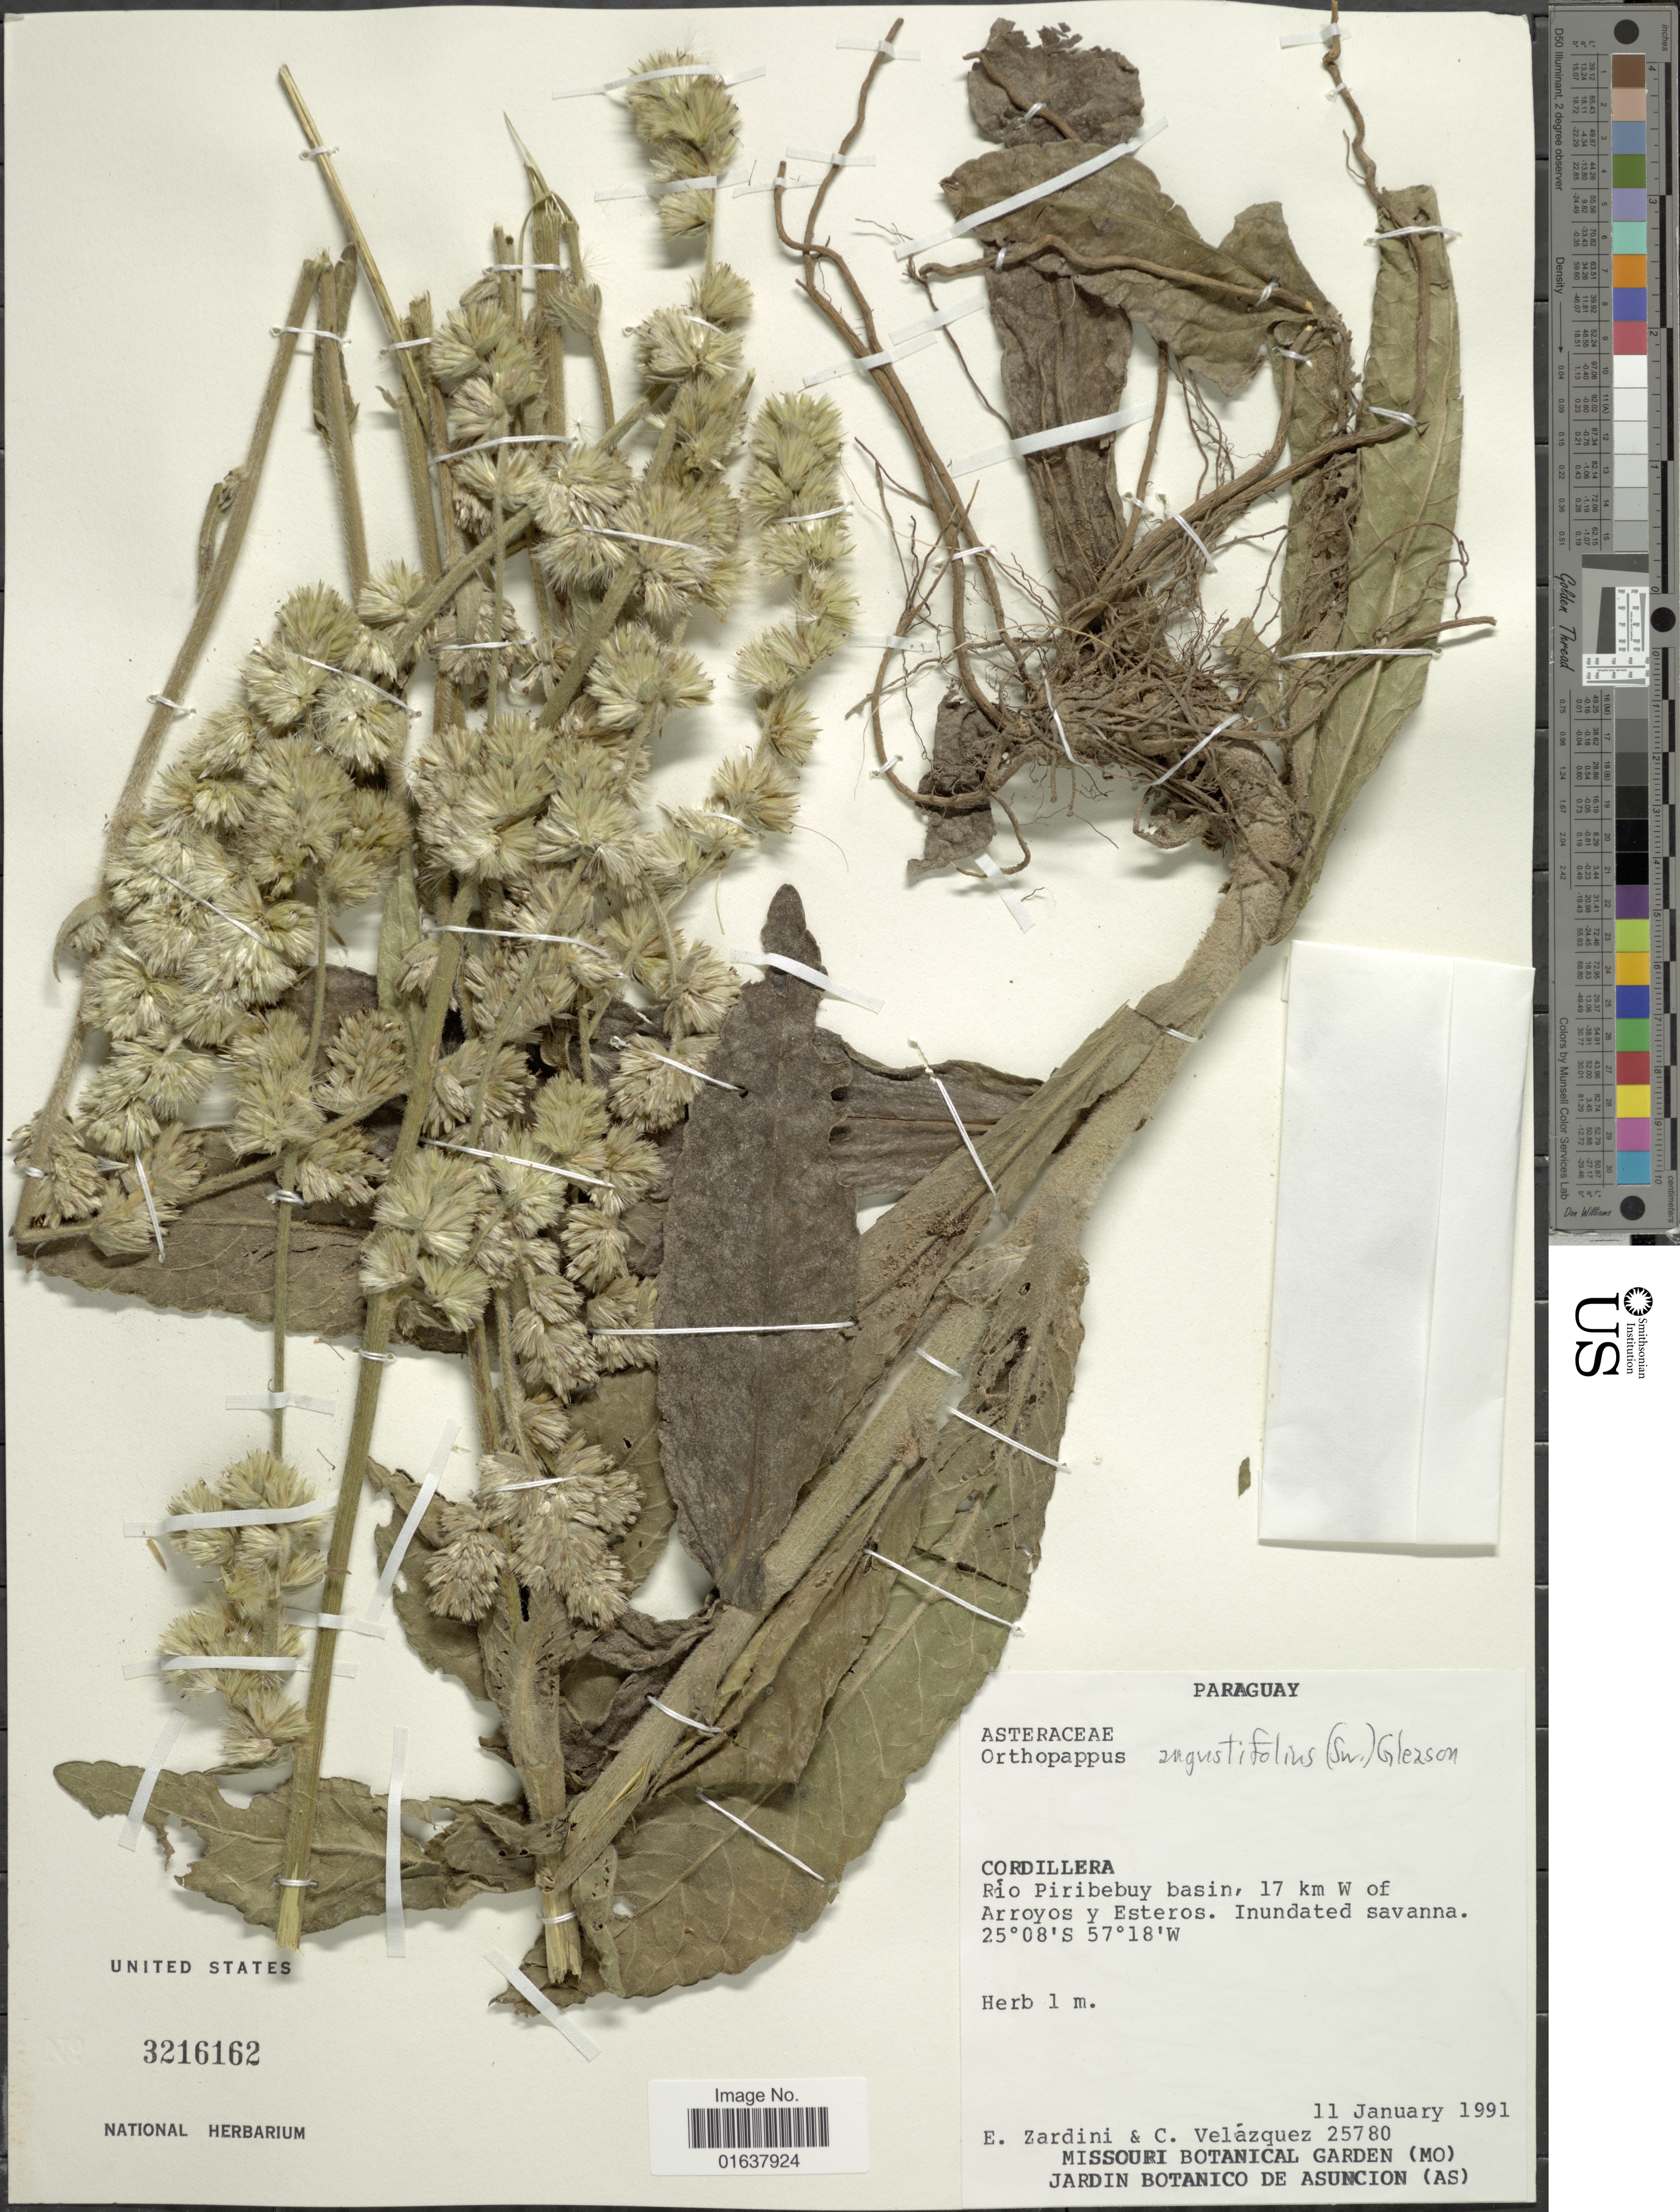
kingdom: Plantae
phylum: Tracheophyta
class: Magnoliopsida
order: Asterales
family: Asteraceae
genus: Orthopappus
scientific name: Orthopappus angustifolius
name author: (Sw.) Gleason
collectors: E. M. Zardini & C. Velázquez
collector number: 25780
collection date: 1991-01-11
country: Paraguay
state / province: Cordillera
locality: Rio Piribebuy basin, 17 km W of Arroyos y Esteros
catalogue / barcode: US 3216162